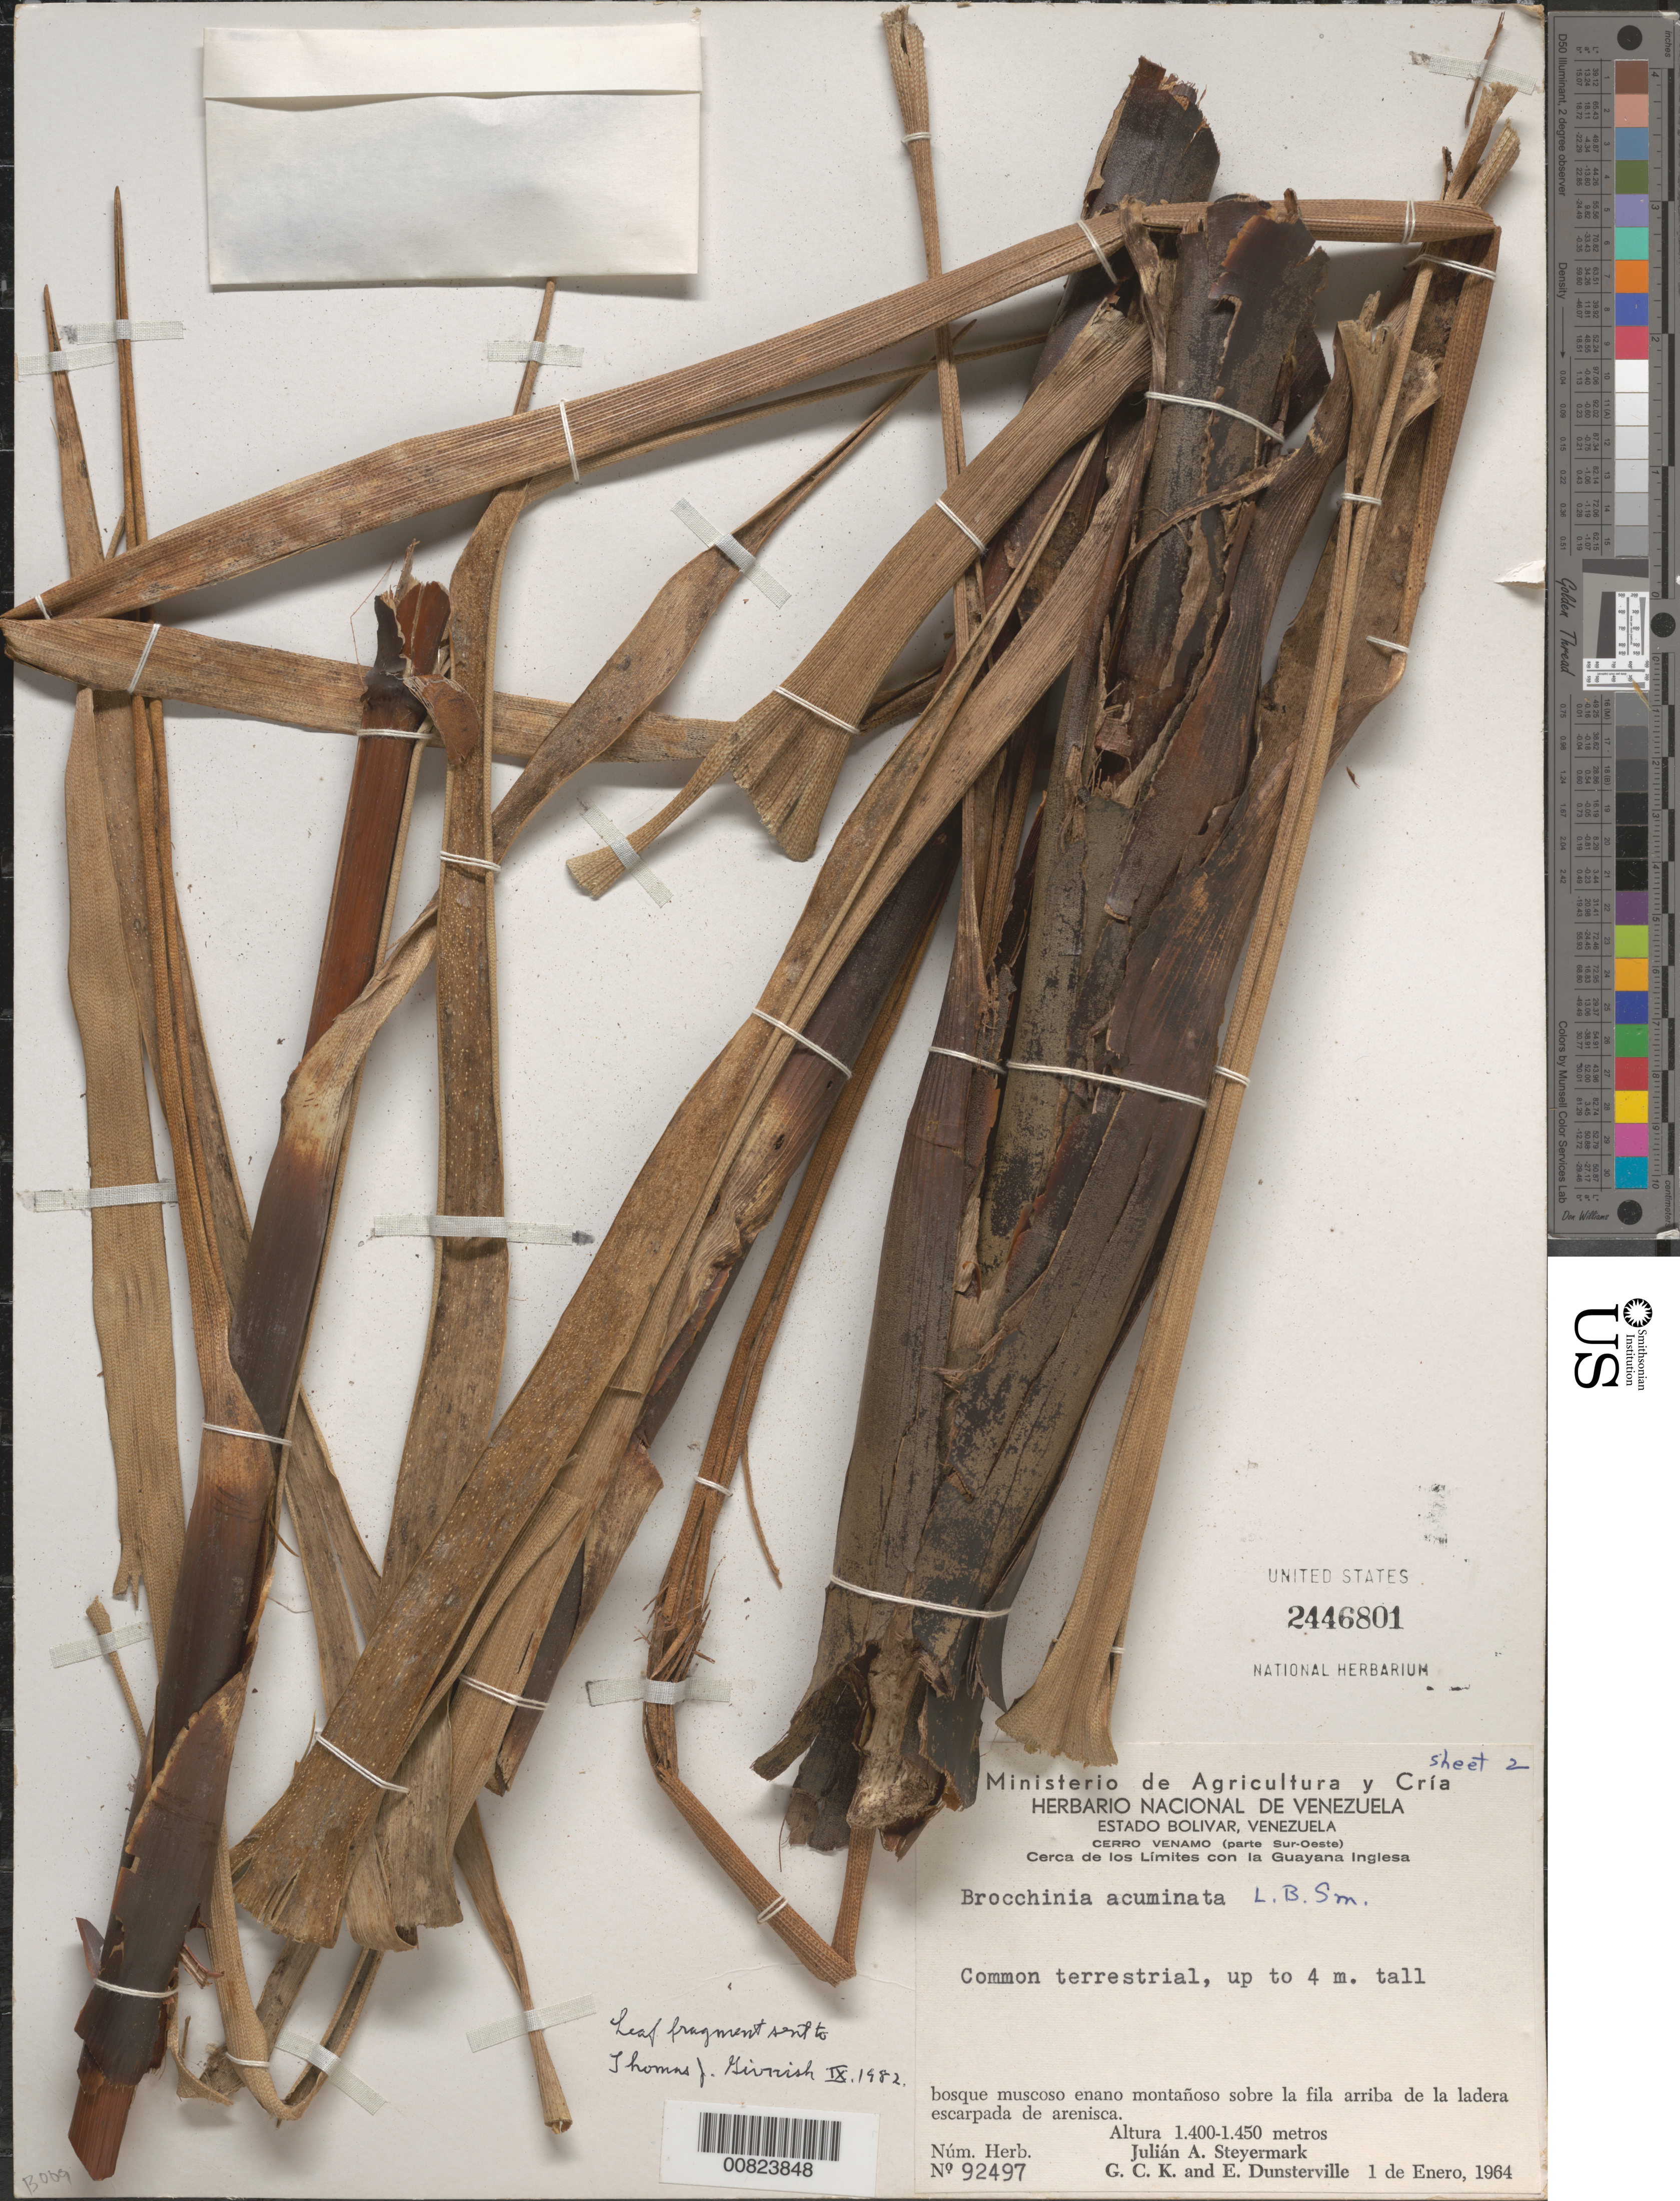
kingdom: Plantae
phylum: Tracheophyta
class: Liliopsida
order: Poales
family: Bromeliaceae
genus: Brocchinia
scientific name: Brocchinia acuminata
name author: L.B. Sm.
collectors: J. Steyermark, G. C. K. Dunsterville & E. Dunsterville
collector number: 92497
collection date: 1964-01-01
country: Venezuela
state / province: Bolivar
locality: Cerro Venamo (parte Sur-Oeste). Cerca de los Límites con la Guayana Inglesa.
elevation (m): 1400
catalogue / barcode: US 2446801